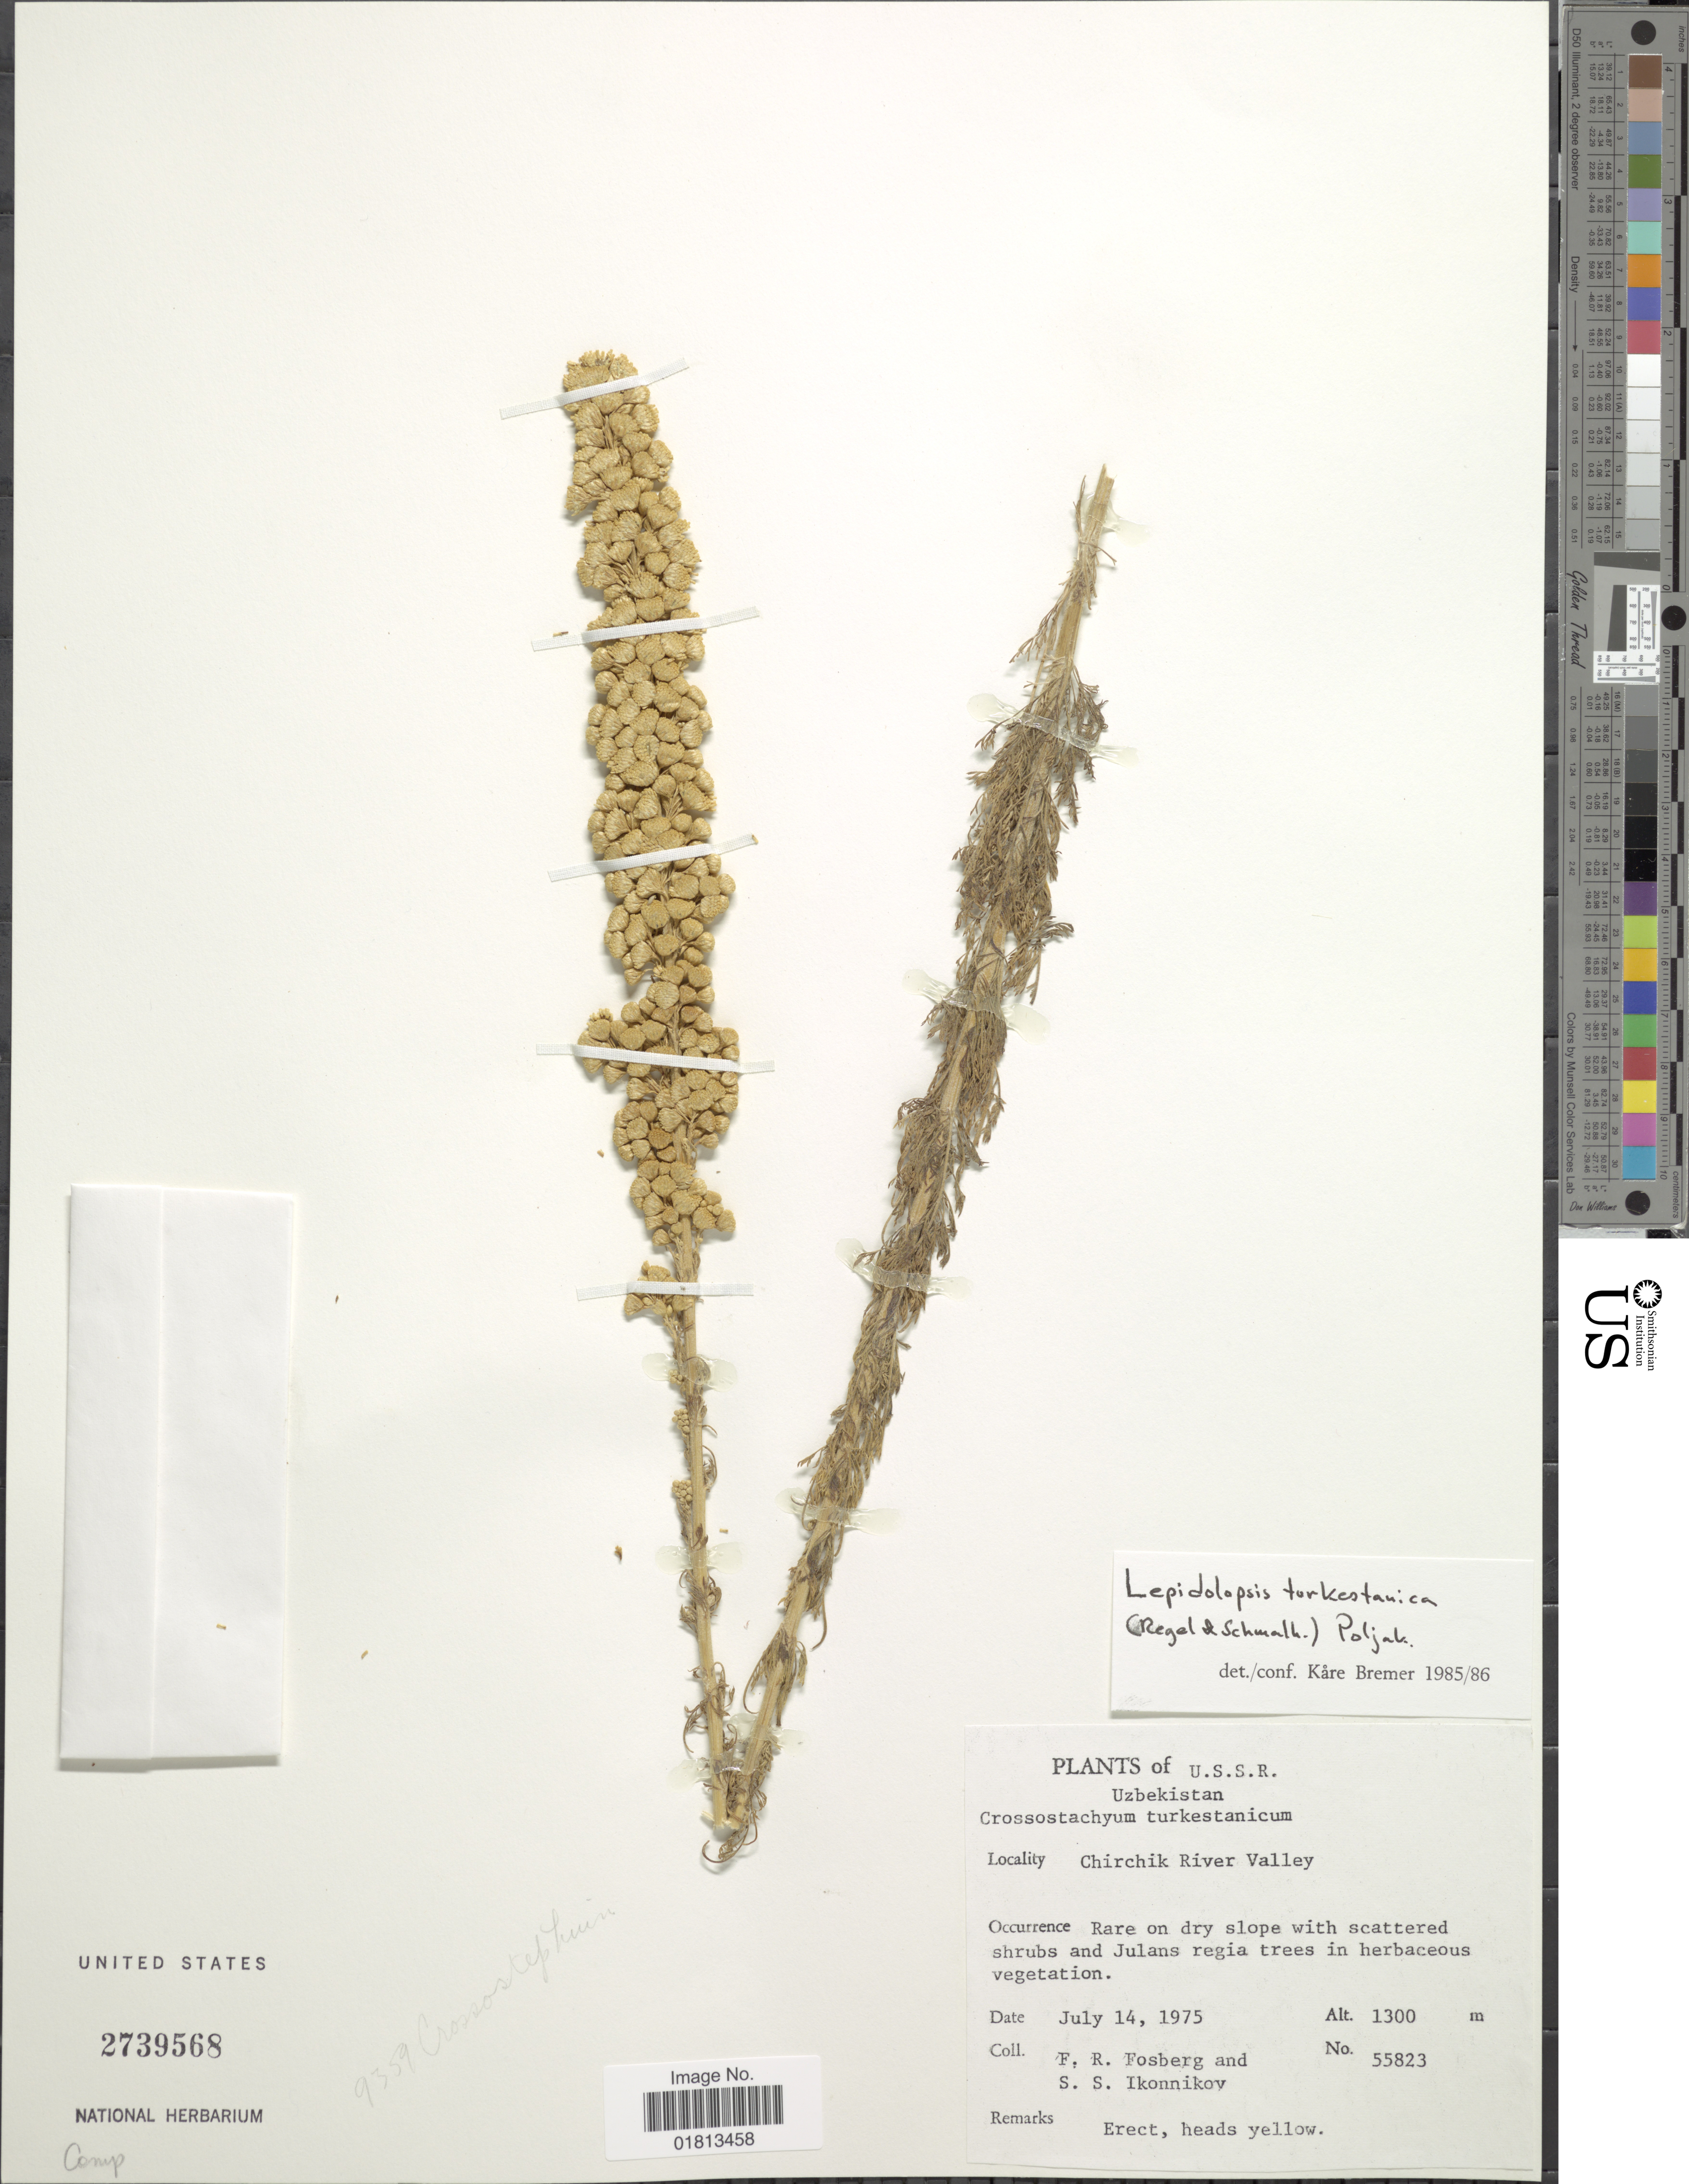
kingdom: Plantae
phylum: Tracheophyta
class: Magnoliopsida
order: Asterales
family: Asteraceae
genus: Lepidolopsis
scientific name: Lepidolopsis turkestanica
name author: (Regel & Schmalh.) Poljakov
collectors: F. R. Fosberg & S. Ikonnikov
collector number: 55823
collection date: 1975-07-14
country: Uzbekistan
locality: U. S. S. R. Uzbekistan, Chirchik River Valley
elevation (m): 1300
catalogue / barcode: US 2739568